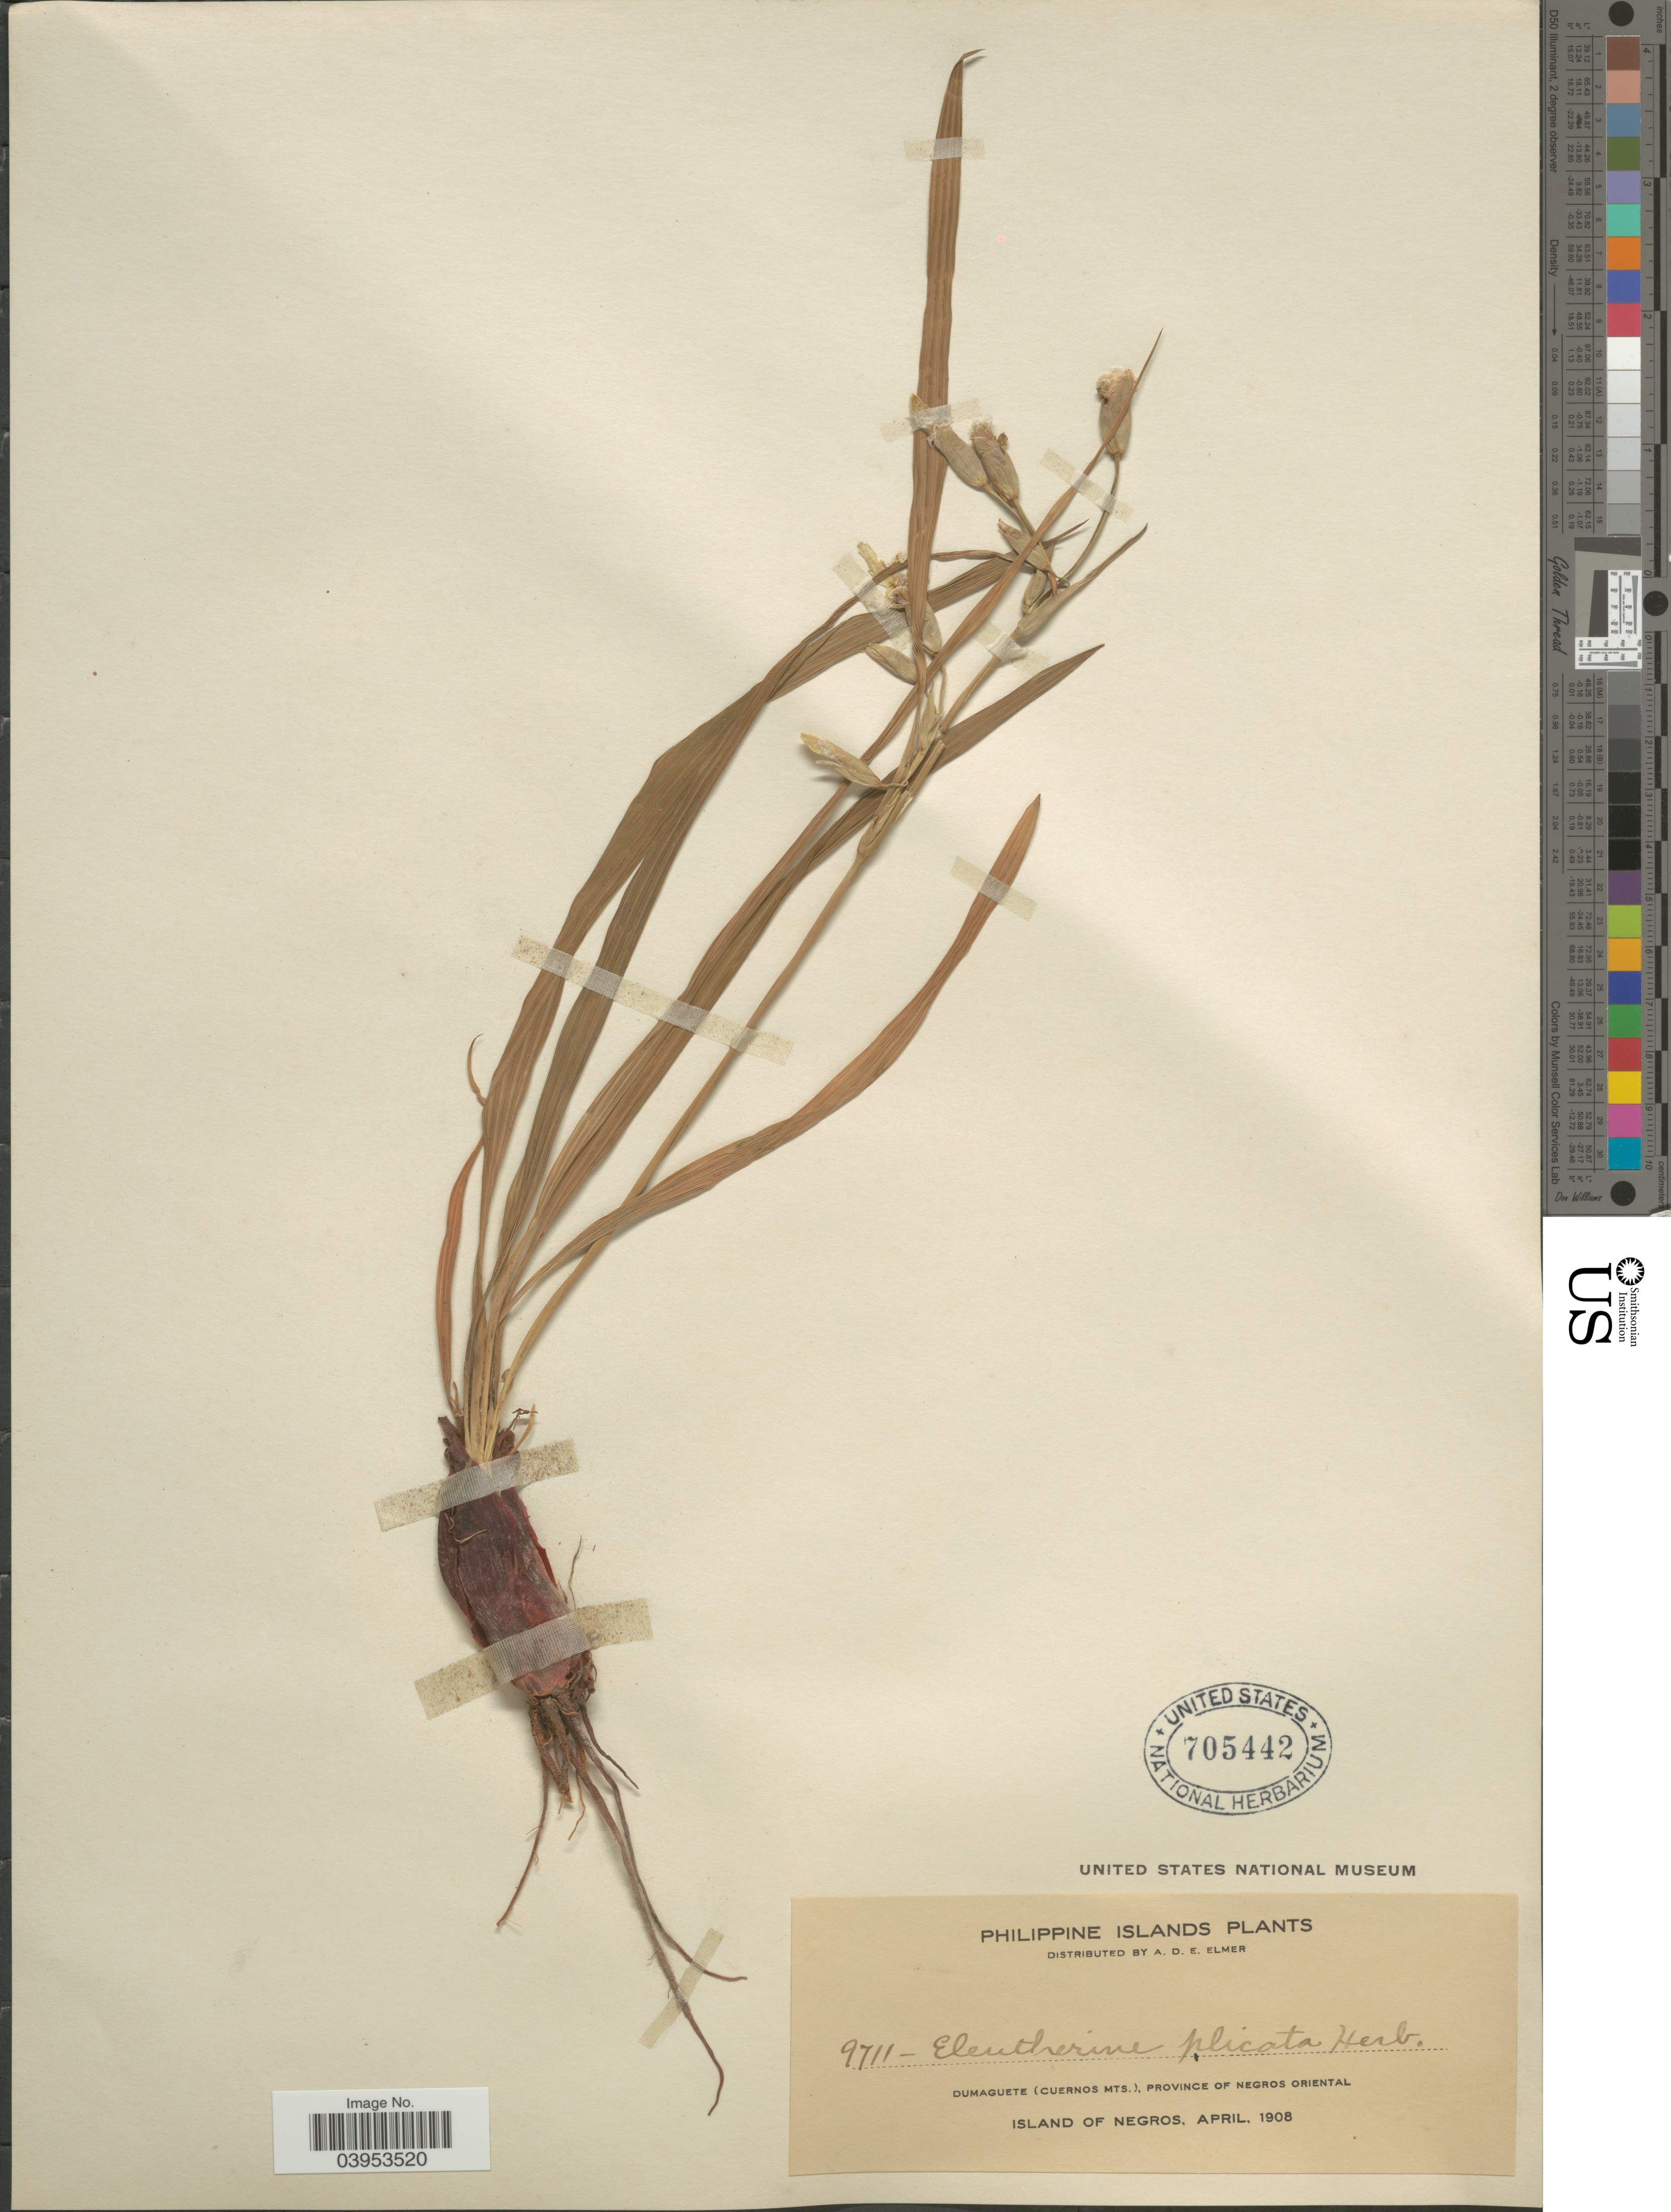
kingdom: Plantae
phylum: Tracheophyta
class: Liliopsida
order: Asparagales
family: Iridaceae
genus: Eleutherine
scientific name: Eleutherine plicata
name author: Klatt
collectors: A. D. E. Elmer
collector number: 9711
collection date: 1908-04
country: Philippines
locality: Dumaguete (Cuernos Mts.), Province of Negros Oriental. Island of Negros.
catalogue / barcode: US 705442